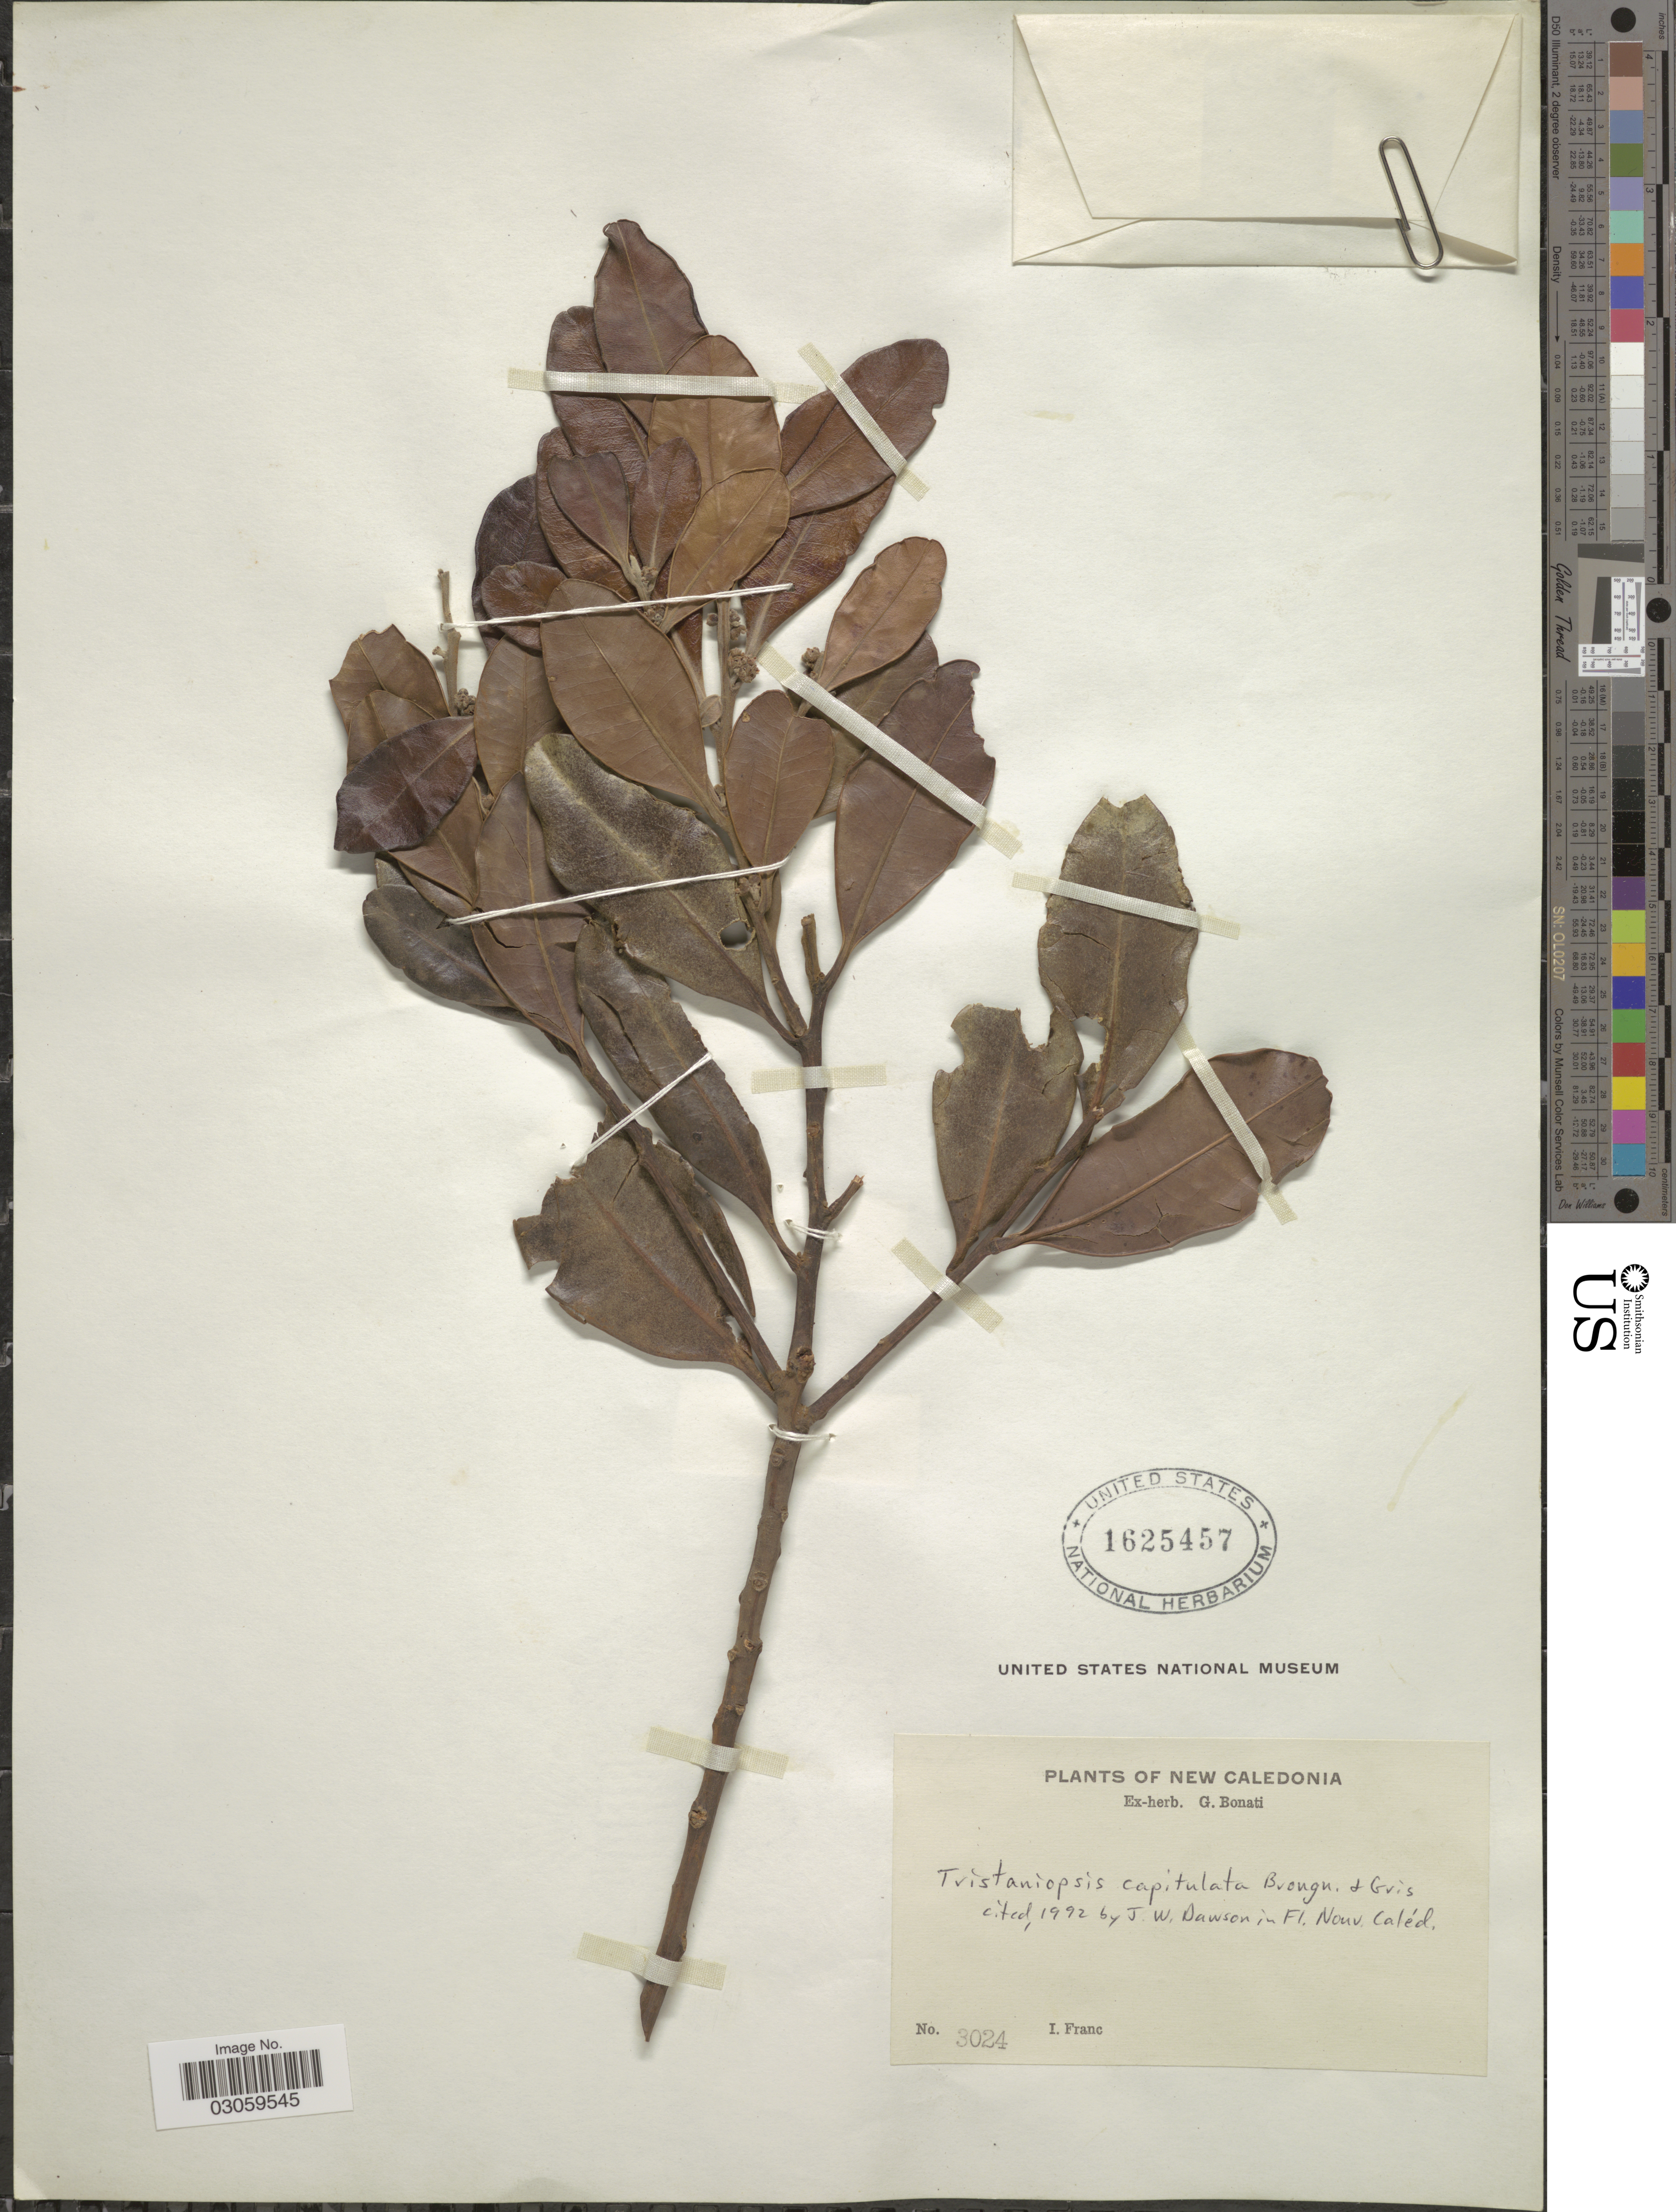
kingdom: Plantae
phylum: Tracheophyta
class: Magnoliopsida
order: Myrtales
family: Myrtaceae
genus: Tristaniopsis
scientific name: Tristaniopsis capitulata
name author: Brongn. & Gris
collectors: I. Franc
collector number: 3024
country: New Caledonia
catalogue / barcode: US 1625457